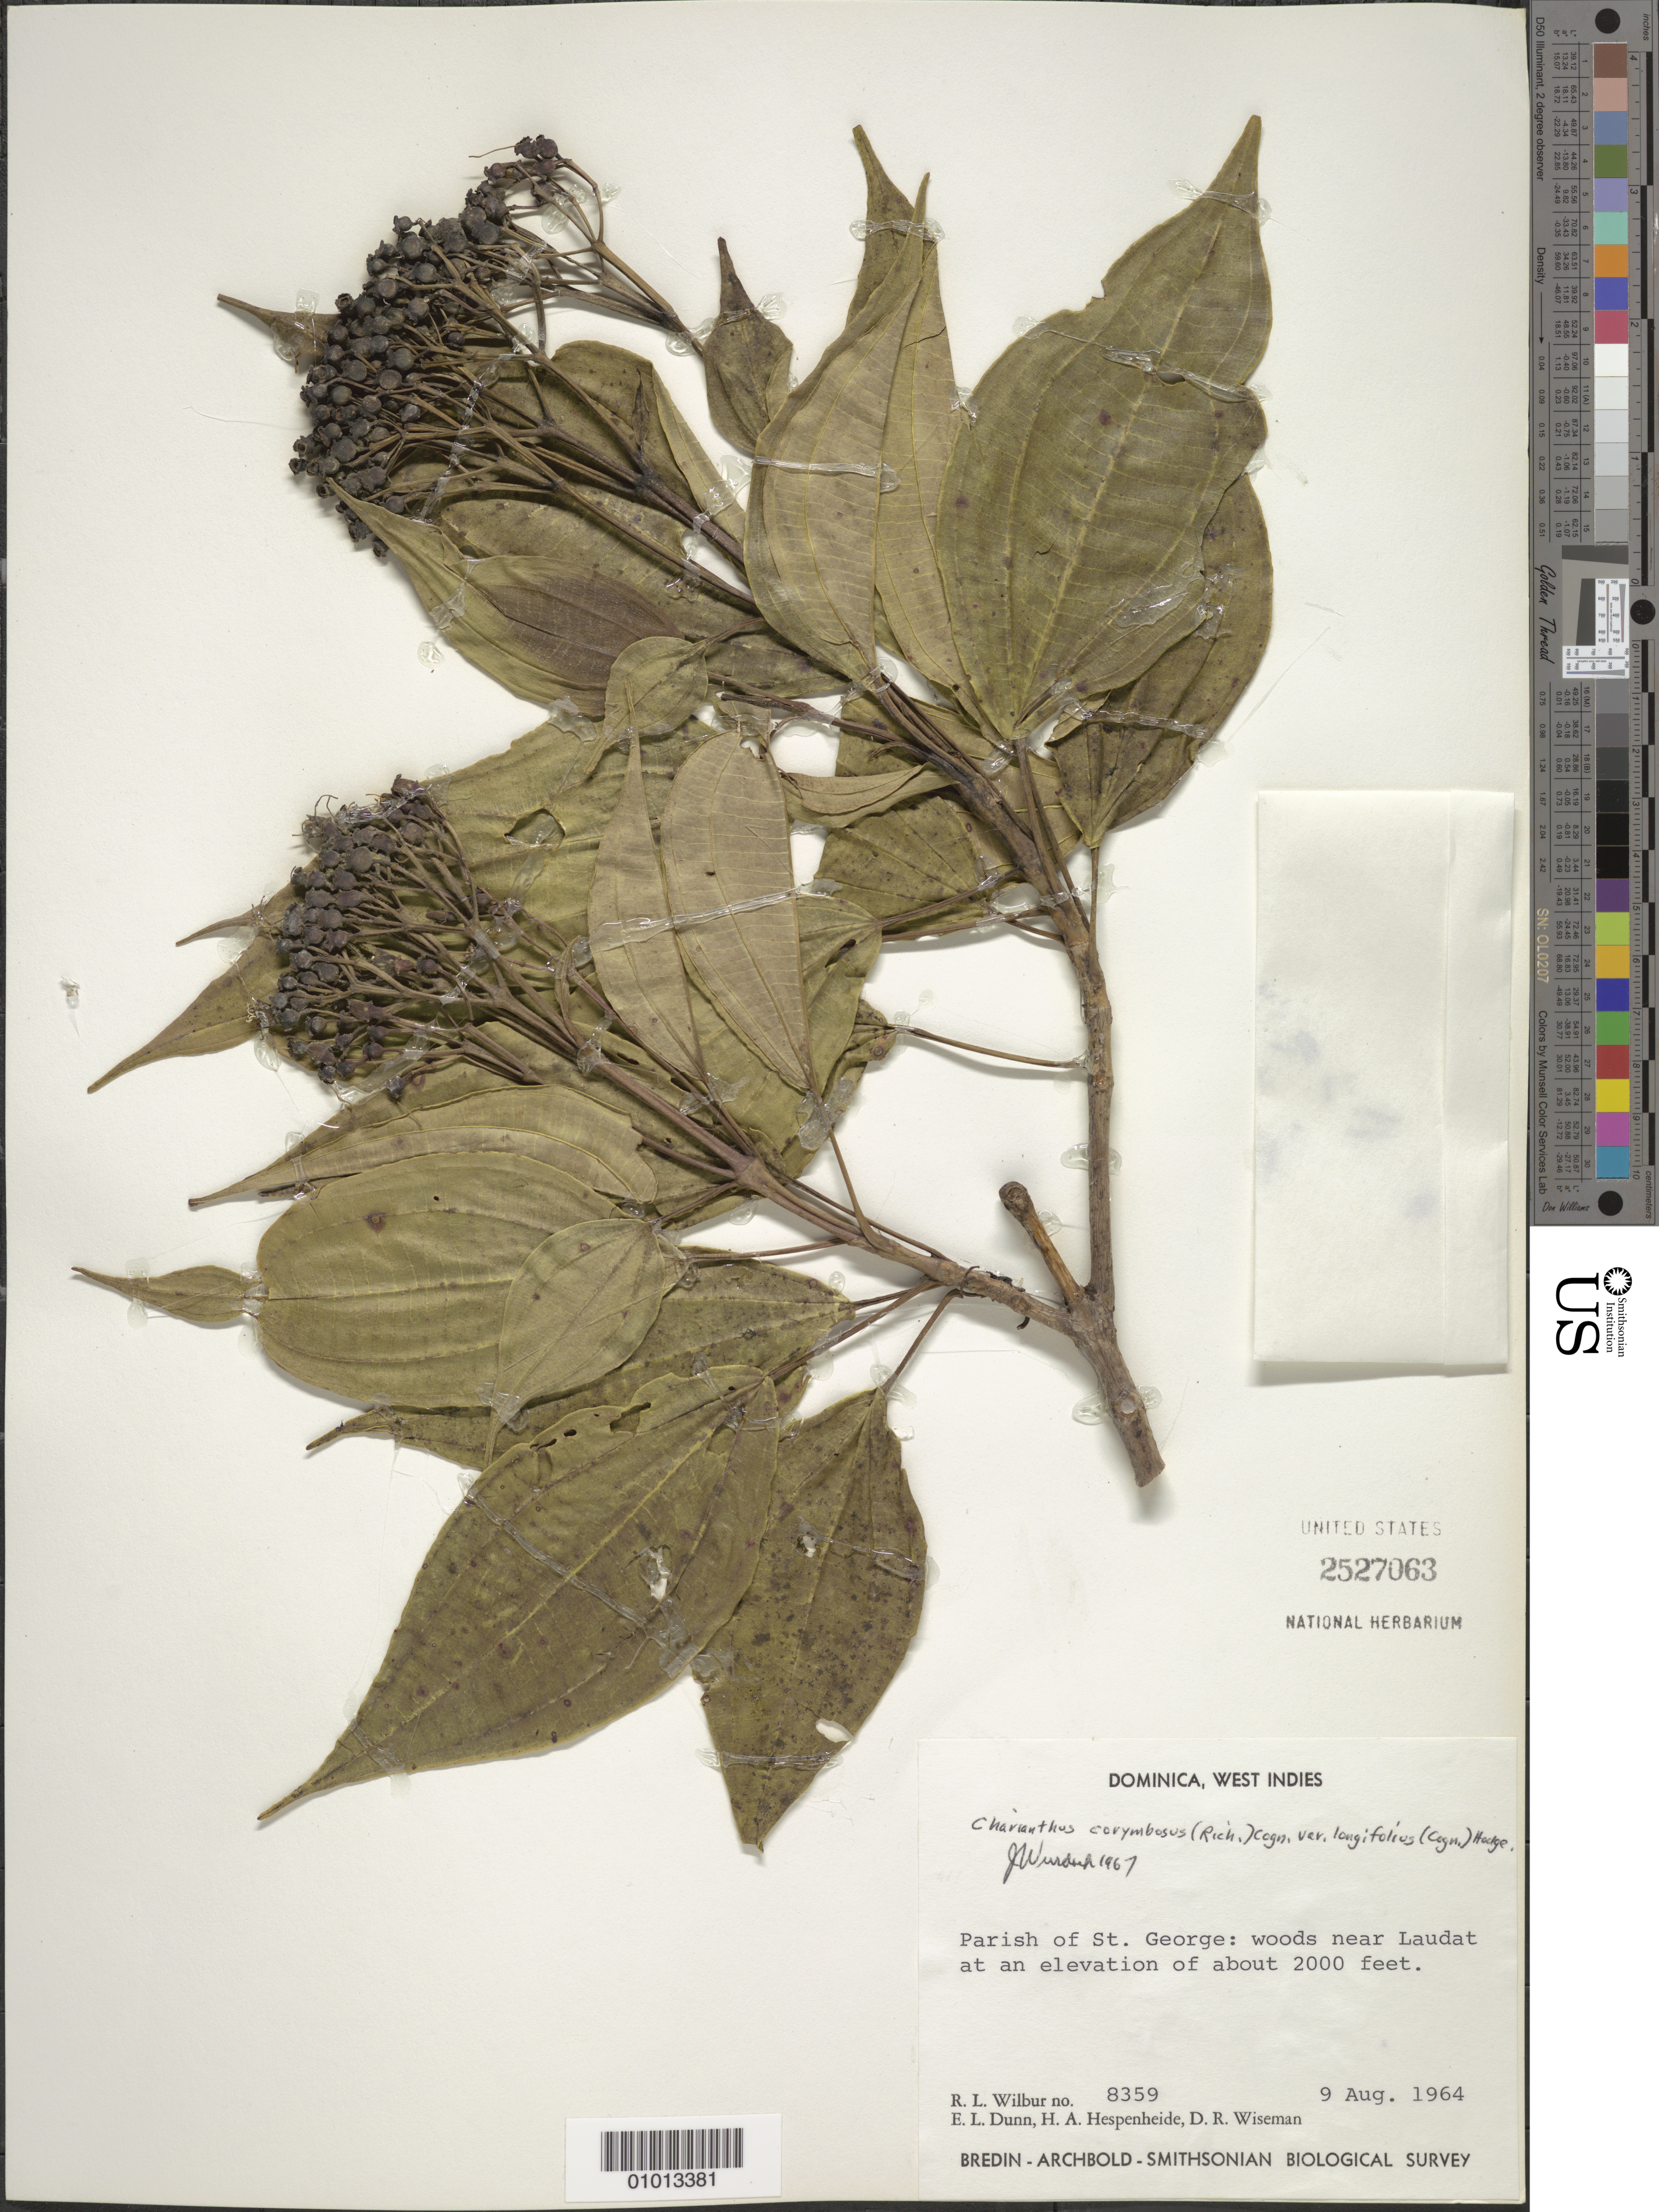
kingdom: Plantae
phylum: Tracheophyta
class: Magnoliopsida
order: Myrtales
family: Melastomataceae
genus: Charianthus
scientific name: Charianthus corymbosus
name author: (Rich.) Cogn.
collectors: R. L. Wilbur, E. Dunn, H. A. Hespenheide & D. R. Wiseman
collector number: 8359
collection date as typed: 09 Aug 1964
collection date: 1964-08-09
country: Dominica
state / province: St. George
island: Dominica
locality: Near Laudat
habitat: Woods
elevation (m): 610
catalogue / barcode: US 2527063